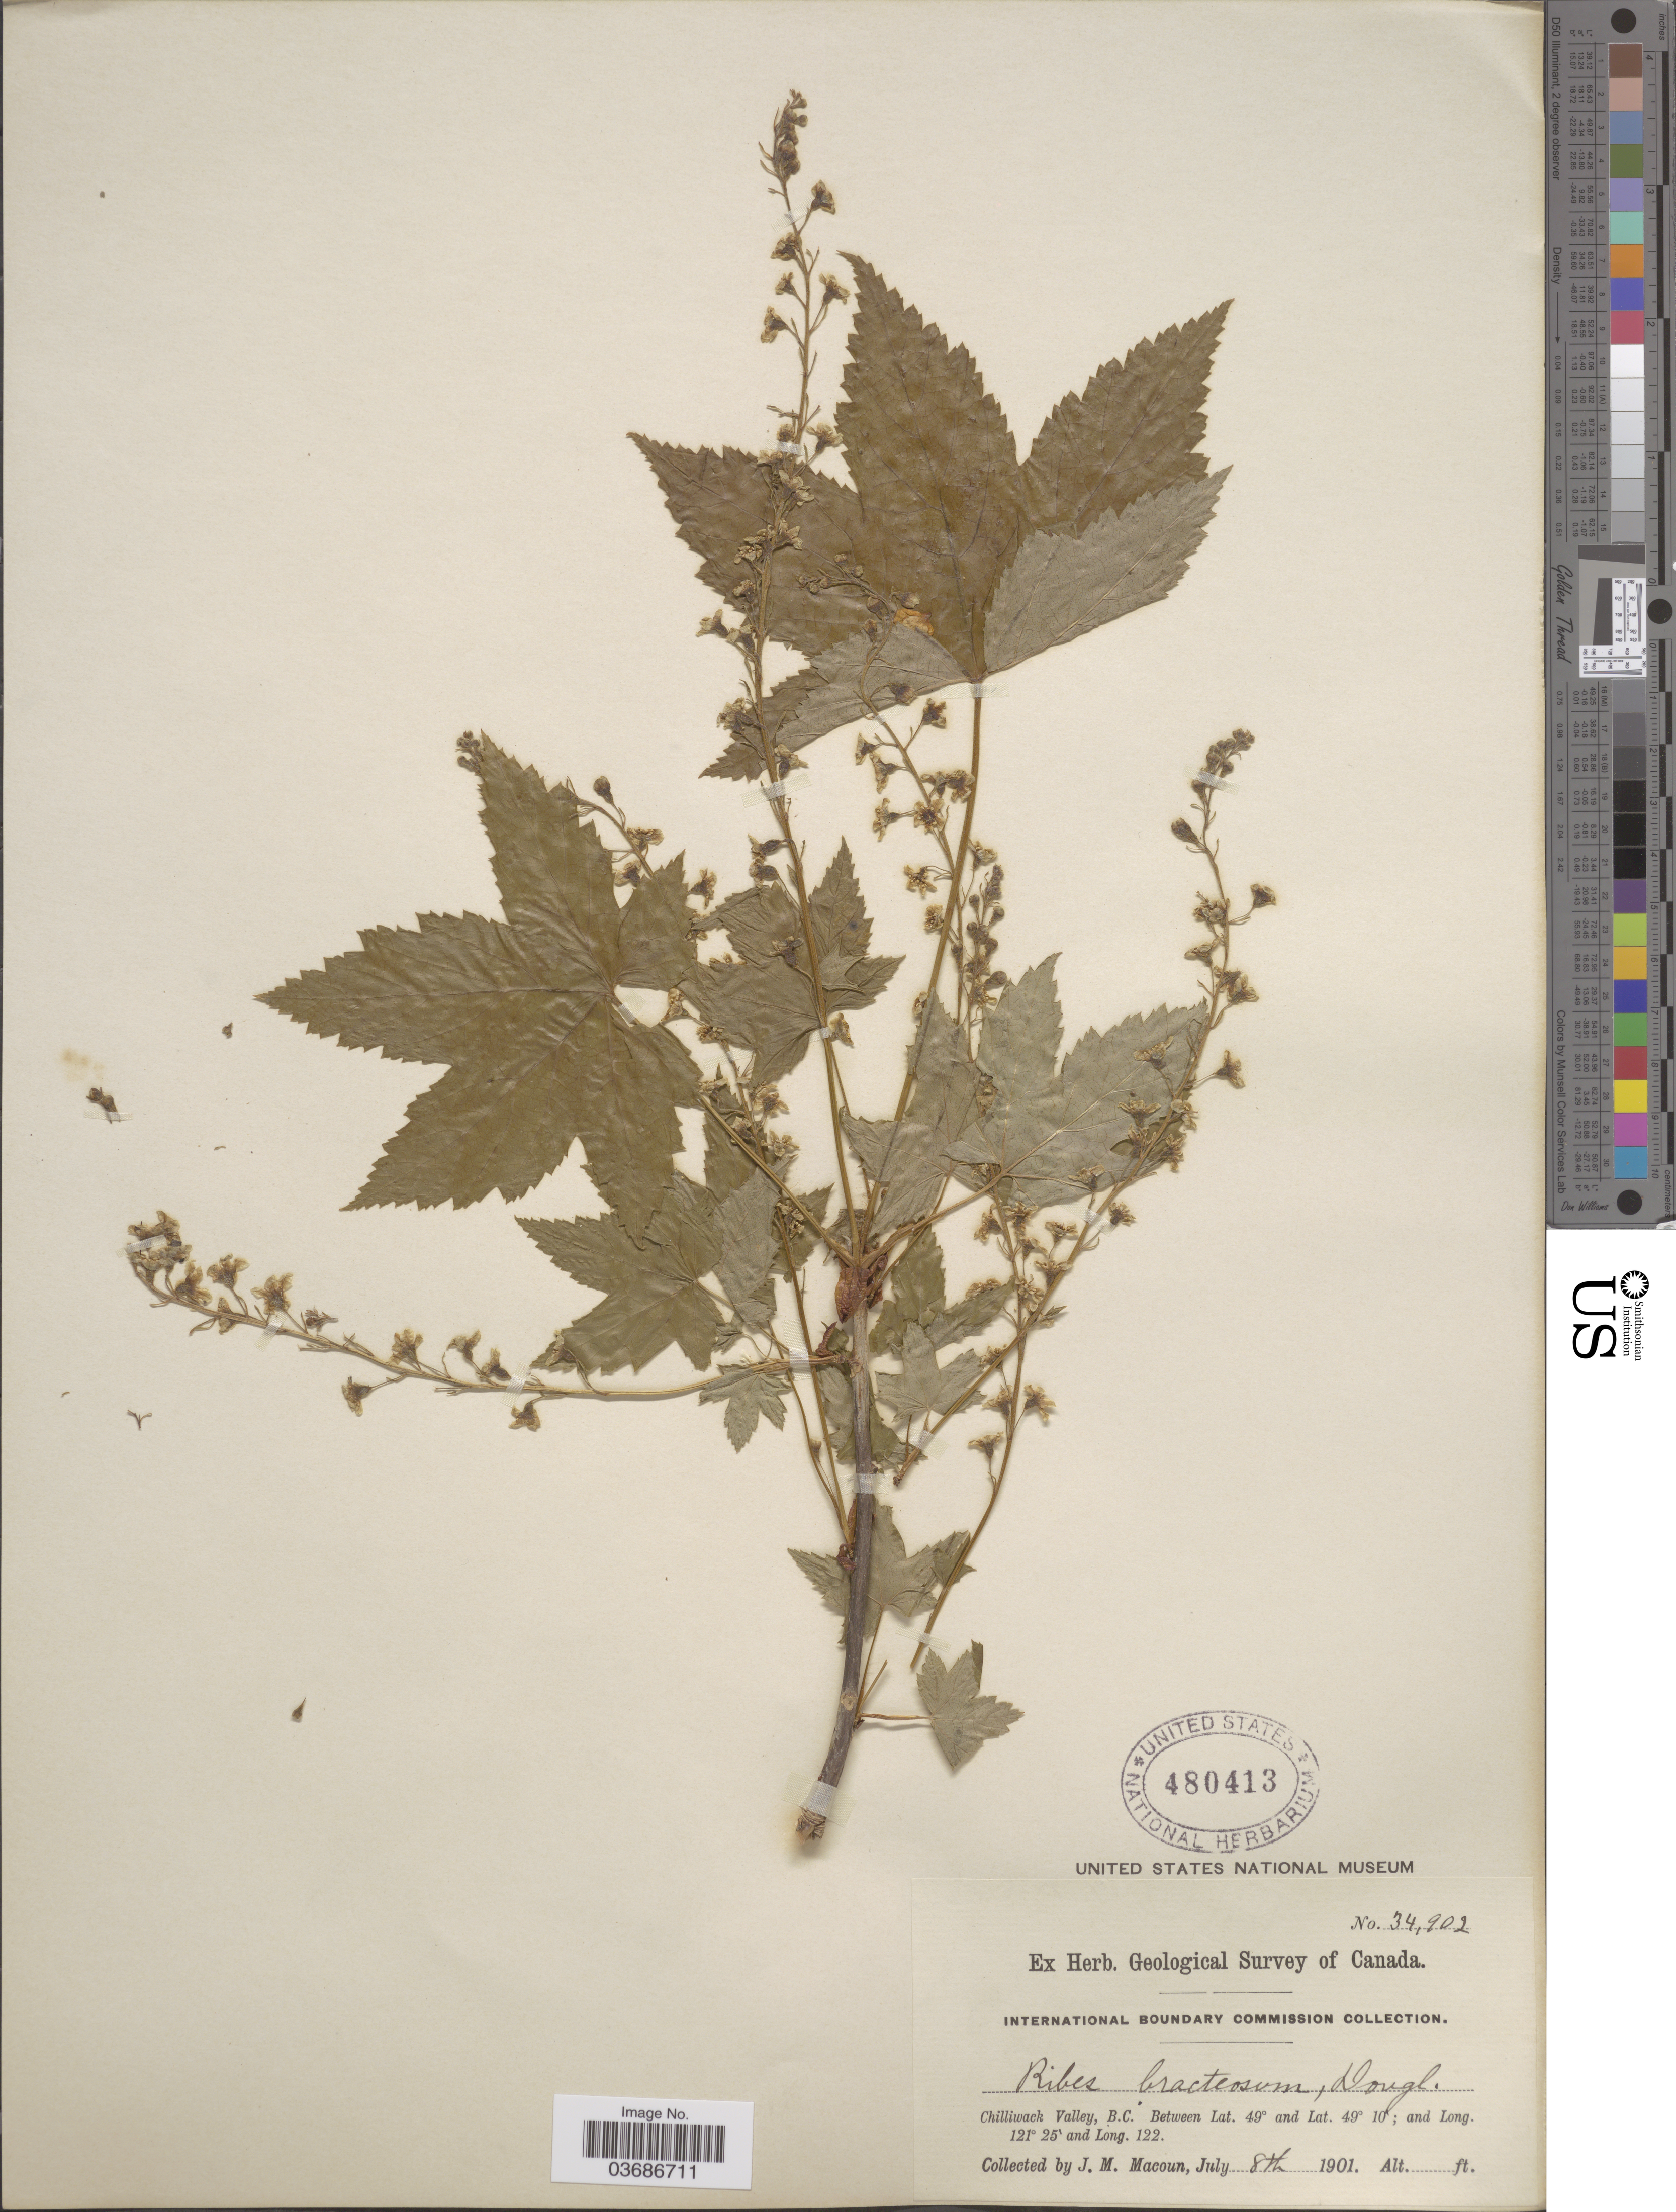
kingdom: Plantae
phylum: Tracheophyta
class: Magnoliopsida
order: Saxifragales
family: Grossulariaceae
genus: Ribes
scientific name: Ribes bracteosum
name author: Douglas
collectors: J. Macoun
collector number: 34902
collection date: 1901-07-08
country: Canada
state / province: British Columbia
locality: Geological Survey of Canada. Chilliwack Valley, B.C.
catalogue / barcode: US 480413